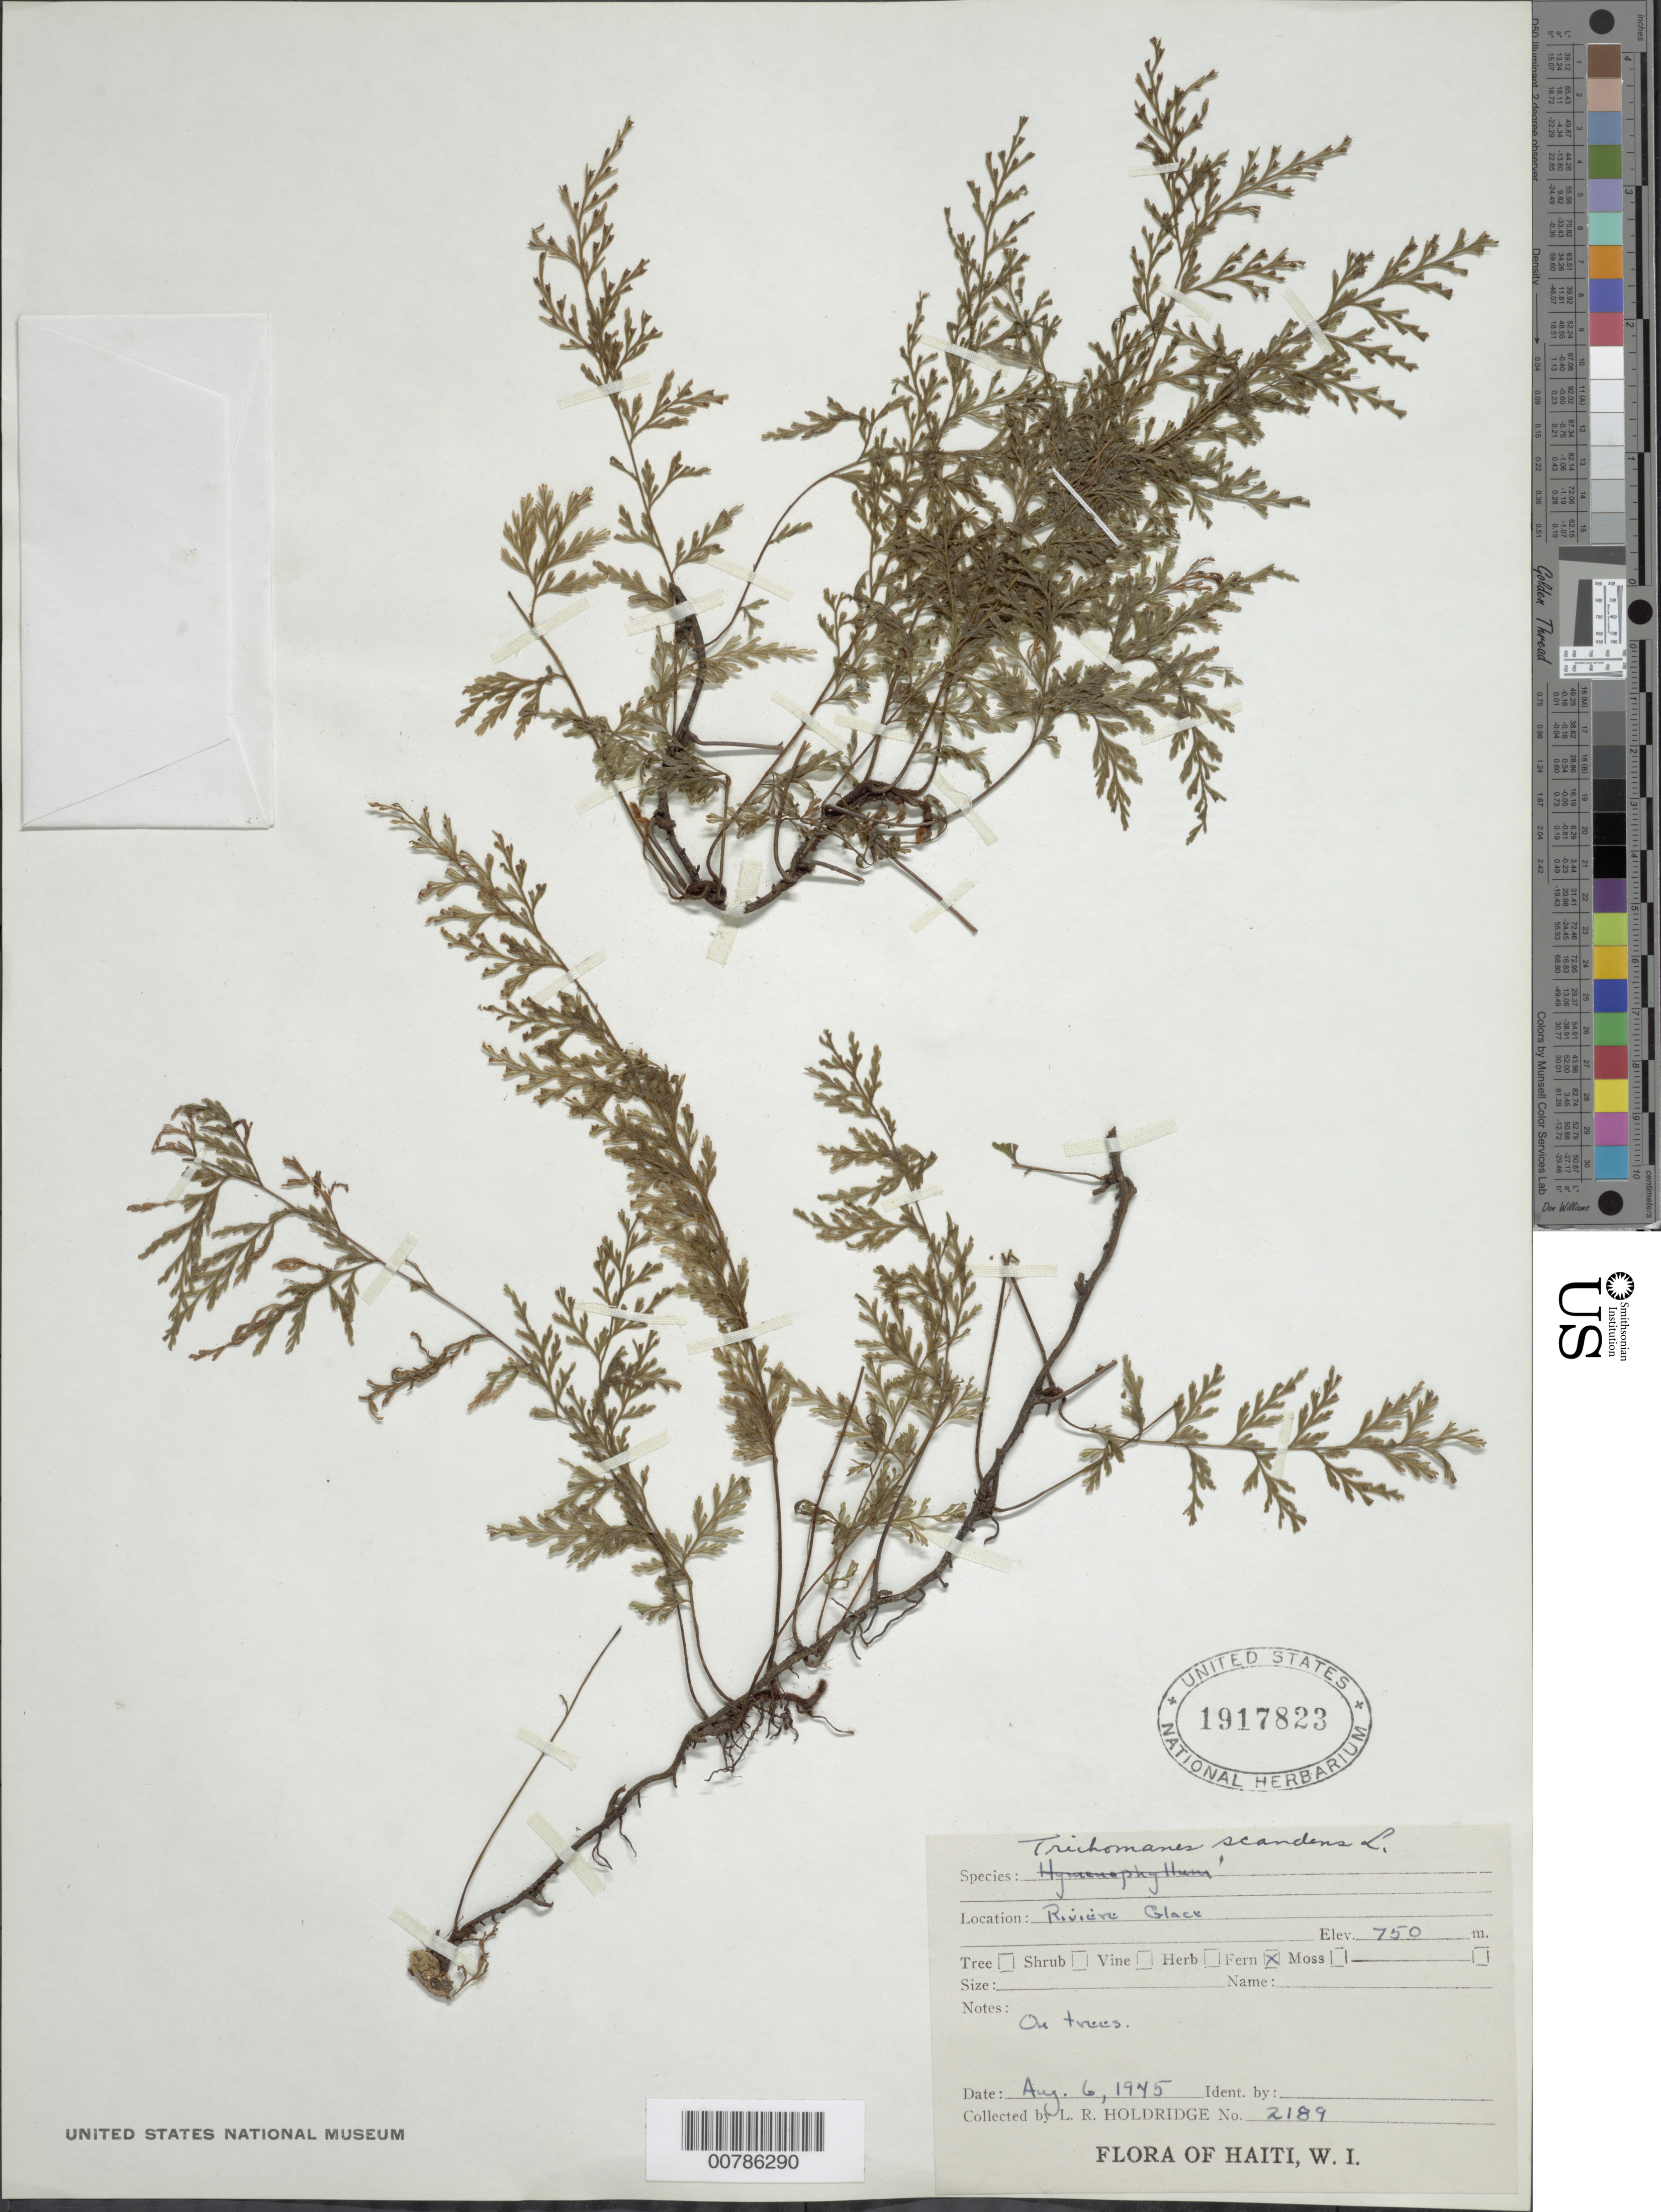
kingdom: Plantae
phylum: Tracheophyta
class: Polypodiopsida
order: Hymenophyllales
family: Hymenophyllaceae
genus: Trichomanes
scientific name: Trichomanes scandens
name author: L.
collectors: L. Holdridge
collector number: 2189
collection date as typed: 06 Aug 1945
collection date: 1945-08-06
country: Haiti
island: Hispaniola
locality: Riviere Glace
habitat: On trees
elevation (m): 750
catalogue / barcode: US 1917823